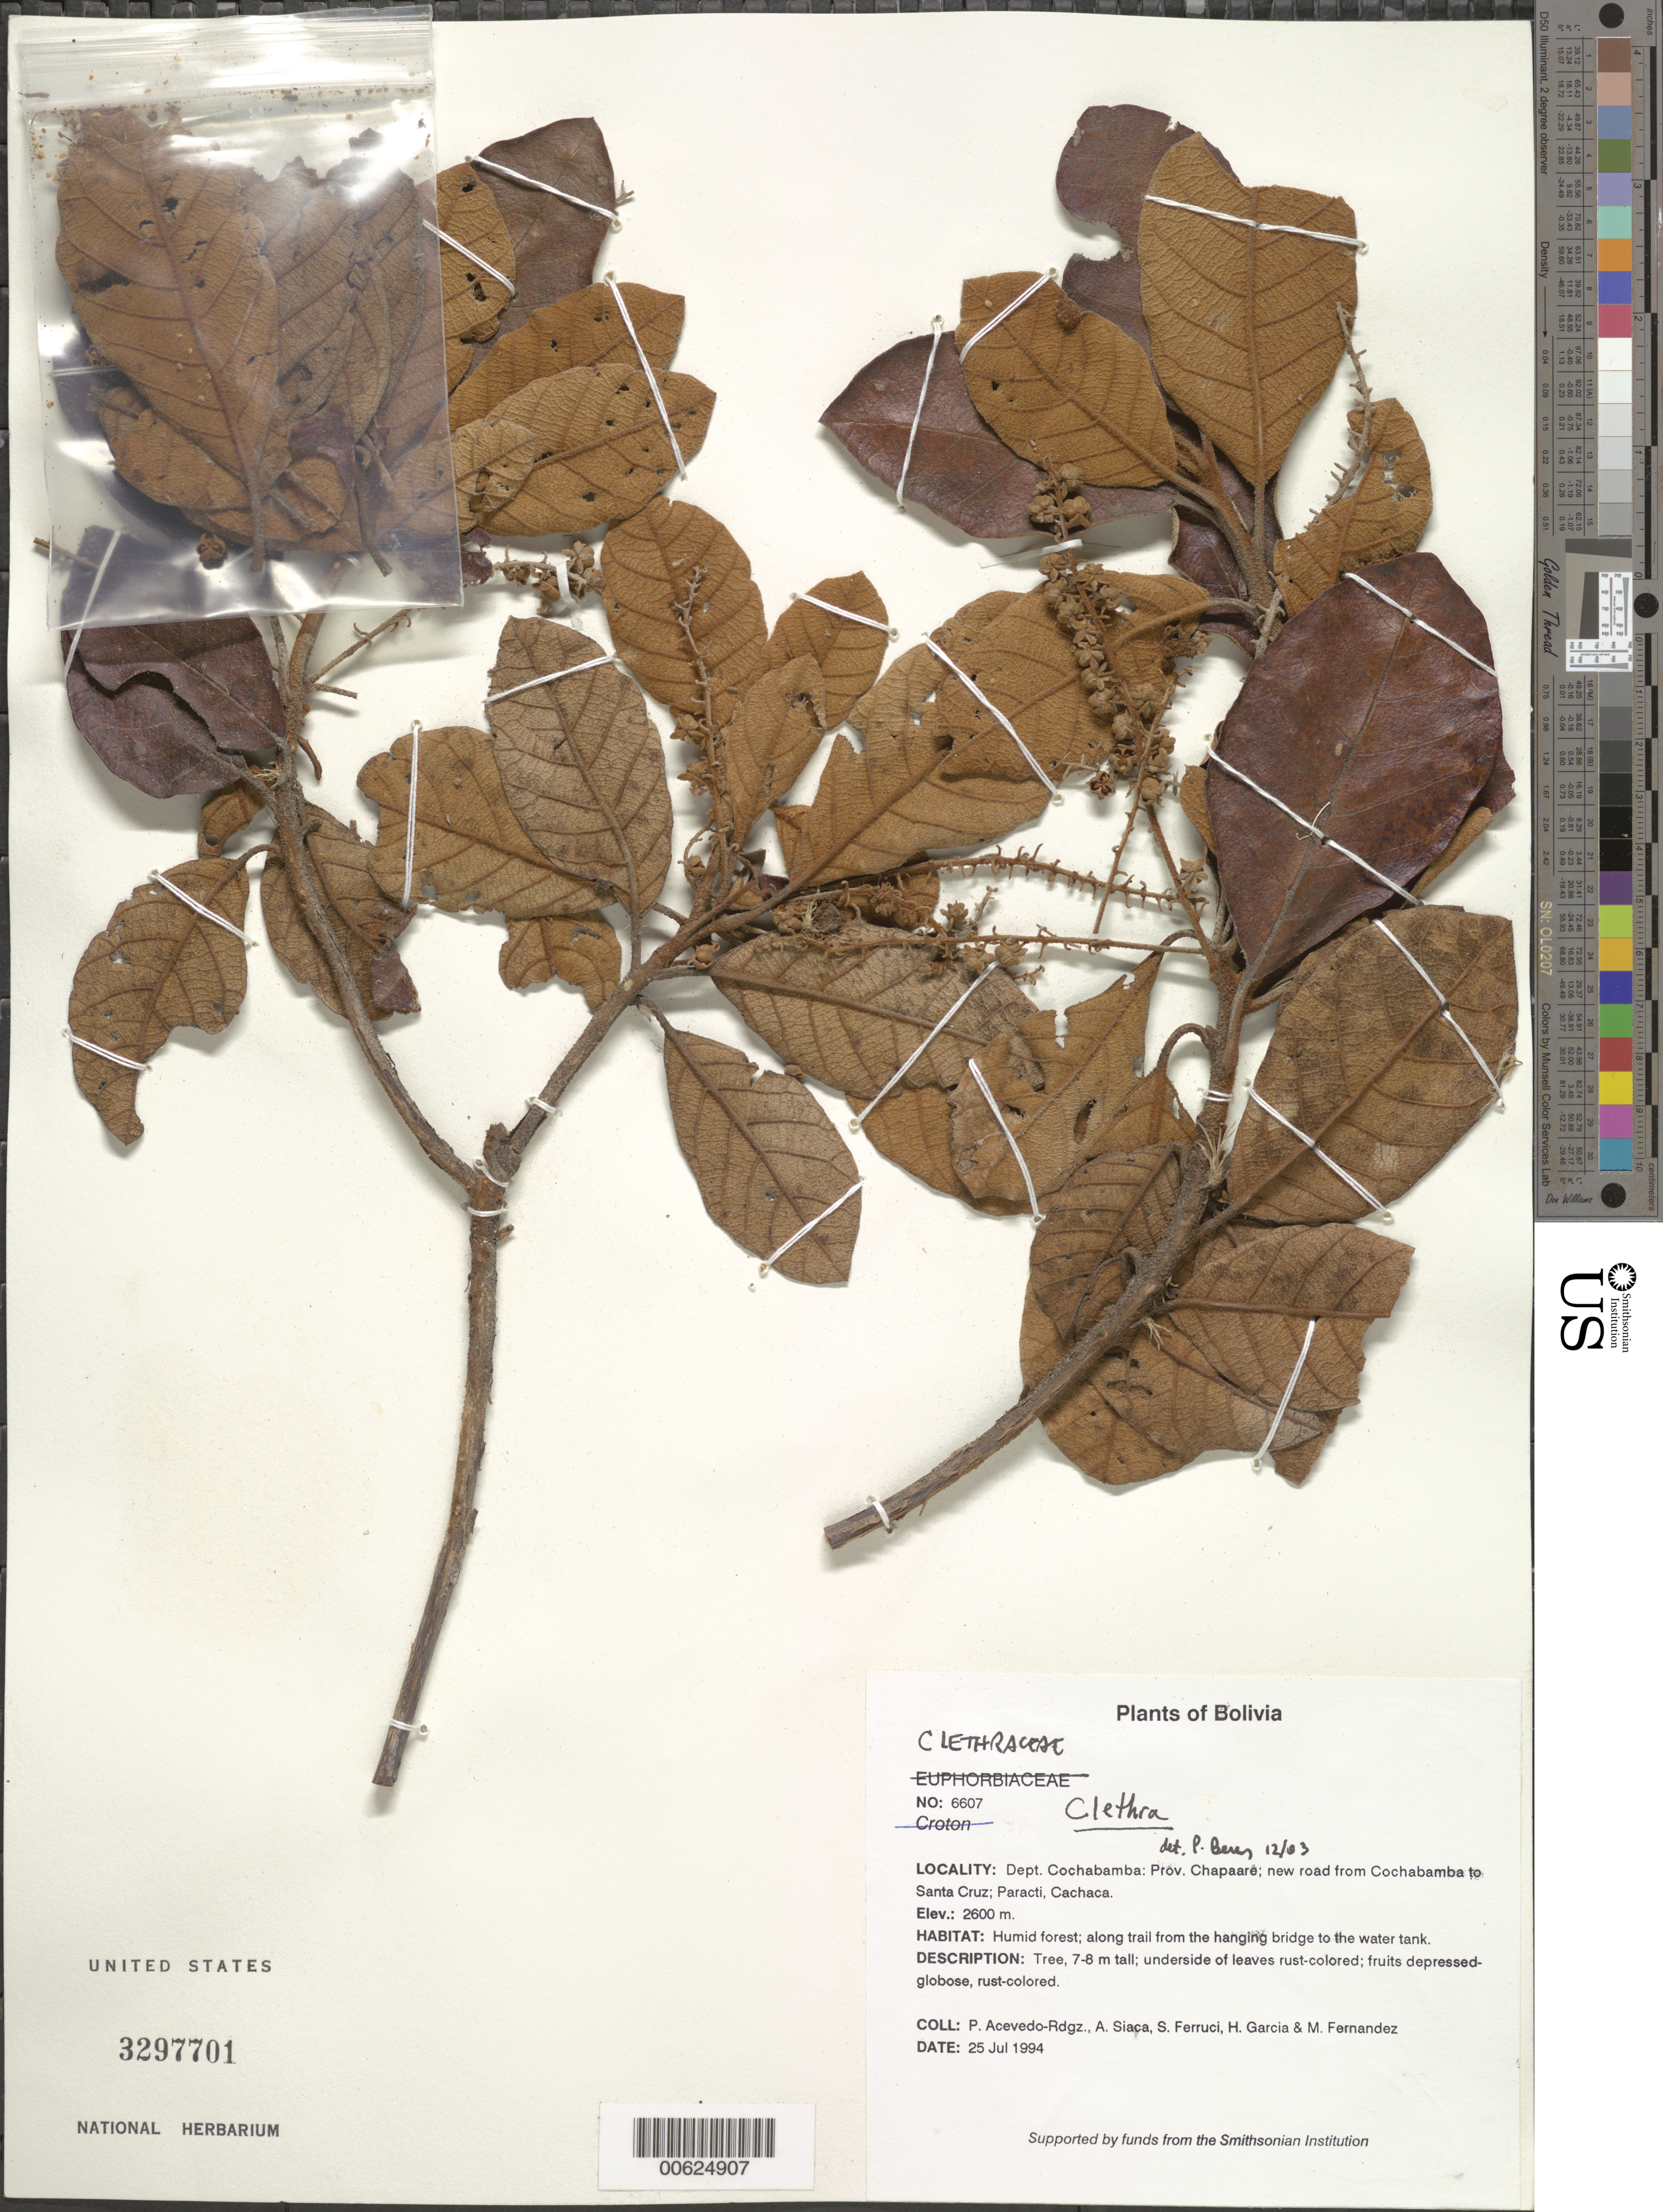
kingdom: Plantae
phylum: Tracheophyta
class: Magnoliopsida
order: Ericales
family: Clethraceae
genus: Clethra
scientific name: Clethra sp.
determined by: Berry, P. E., (WIS), University of Wisconsin - Madison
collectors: P. Acevedo-Rodr., A. Siaca, S. Ferrucci, H. Garcia & M. Fernández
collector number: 6607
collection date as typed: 25 Jul 1994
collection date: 1994-07-25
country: Bolivia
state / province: Cochabamba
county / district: Chapaare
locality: Depart. Cochabamba; Prov. Chapaare; new road from Cochabamba to Santa Cruz; Paracti, Cachaca.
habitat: Humid forest; along trail from the hanging bridge to the water tank.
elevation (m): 2600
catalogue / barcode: US 3297701